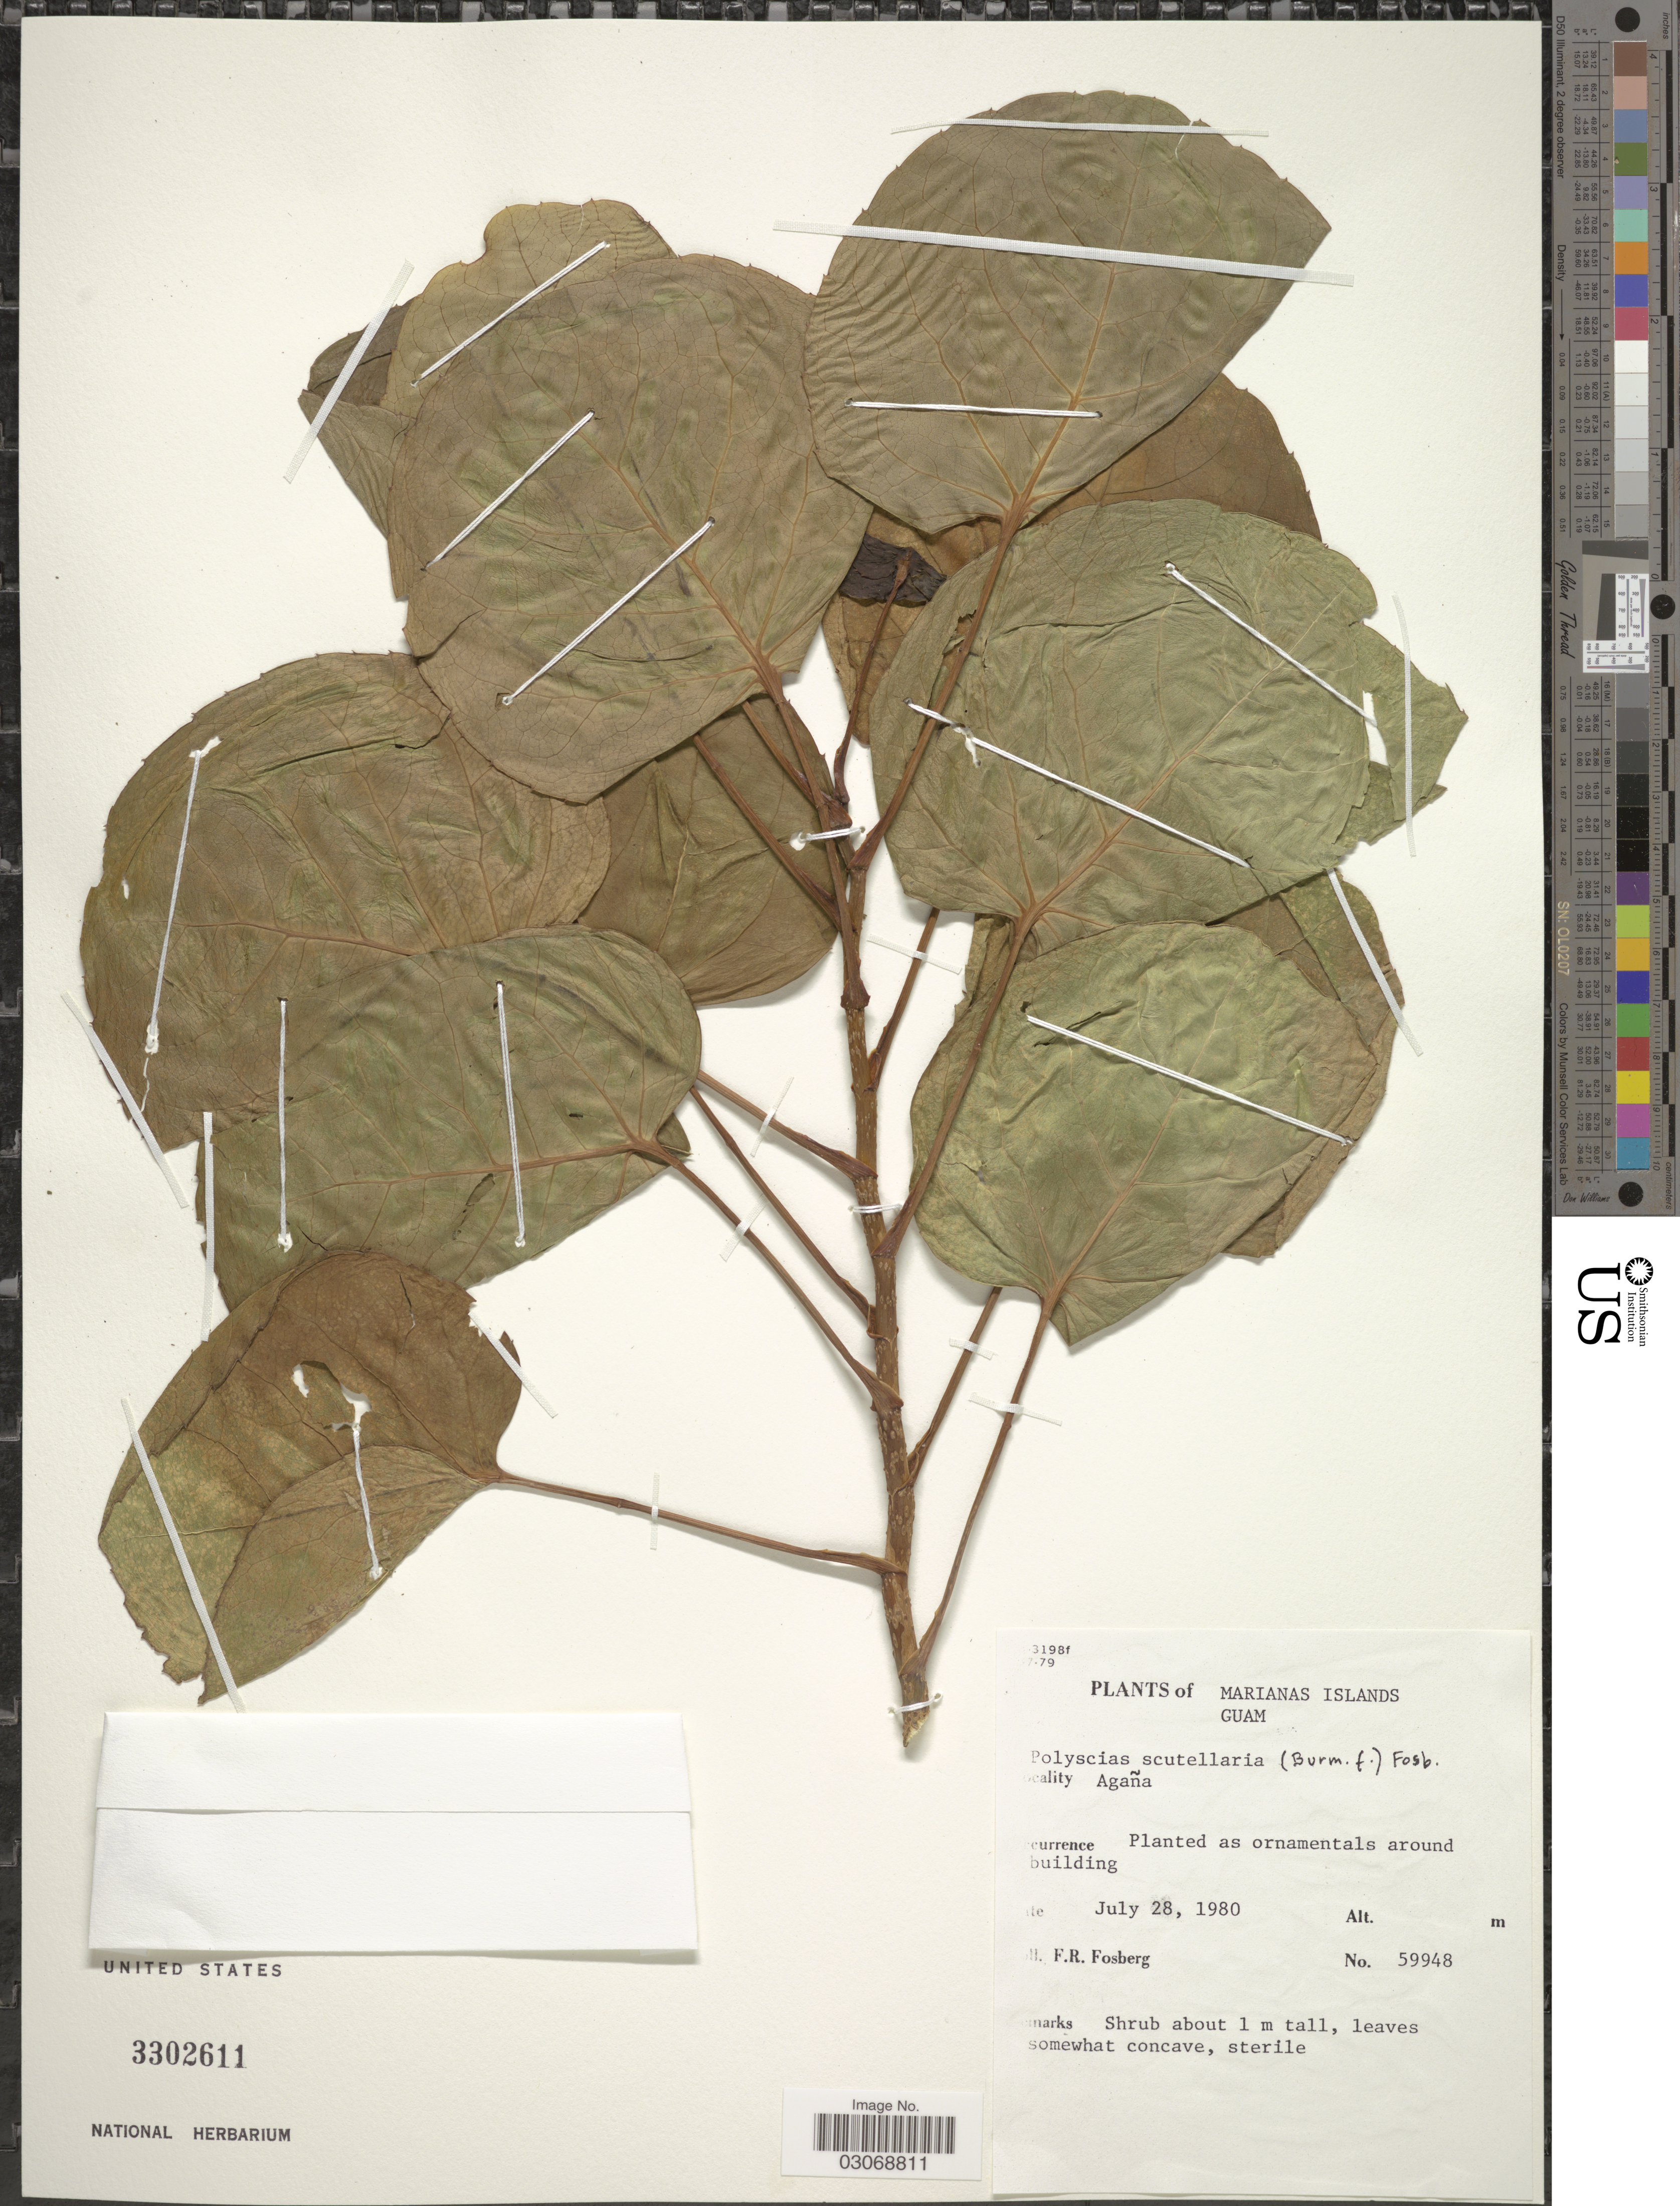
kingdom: Plantae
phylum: Tracheophyta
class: Magnoliopsida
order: Apiales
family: Araliaceae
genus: Polyscias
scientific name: Polyscias scutellaria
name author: (Burm. f.) Fosberg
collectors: F. R. Fosberg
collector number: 59948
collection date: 1980-07-28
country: Guam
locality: Marianas Islands.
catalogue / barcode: US 3302611